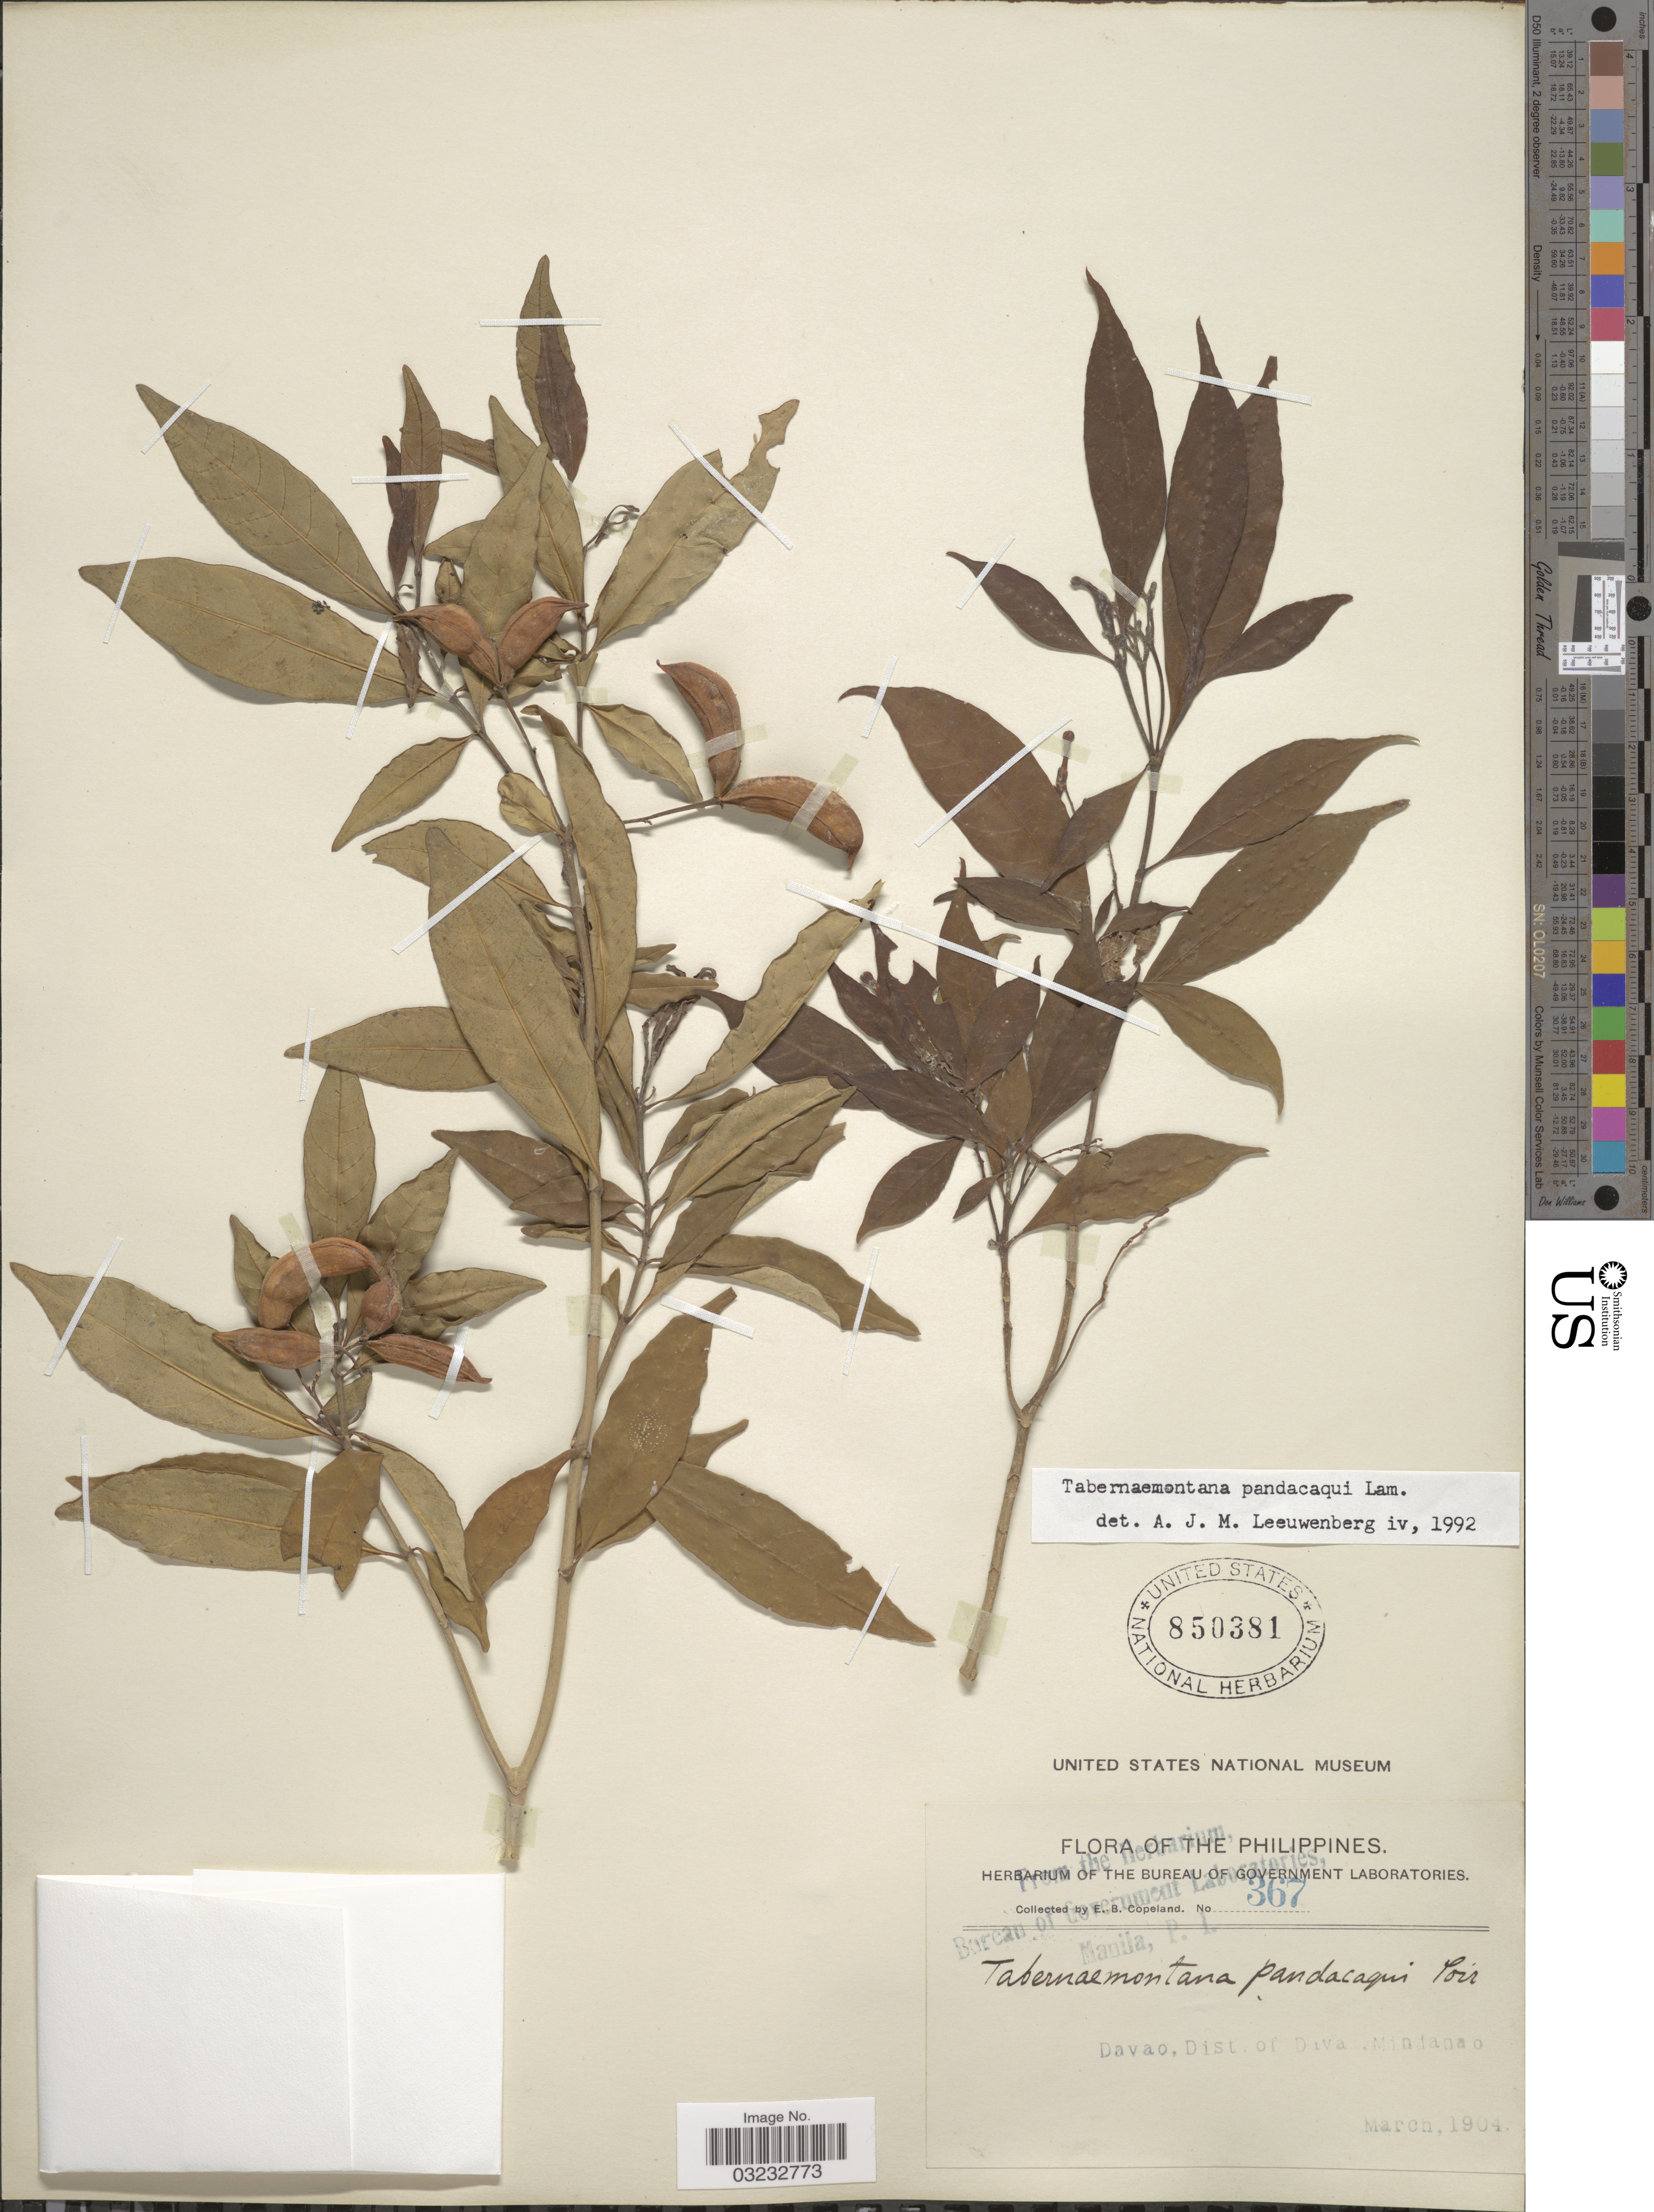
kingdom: Plantae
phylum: Tracheophyta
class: Magnoliopsida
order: Gentianales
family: Apocynaceae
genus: Tabernaemontana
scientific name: Tabernaemontana pandacaqui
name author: Poir.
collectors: E. B. Copeland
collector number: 367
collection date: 1904-03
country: Philippines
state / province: Davao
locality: Davao, Dist. of Diva, Mindanao.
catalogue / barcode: US 850381